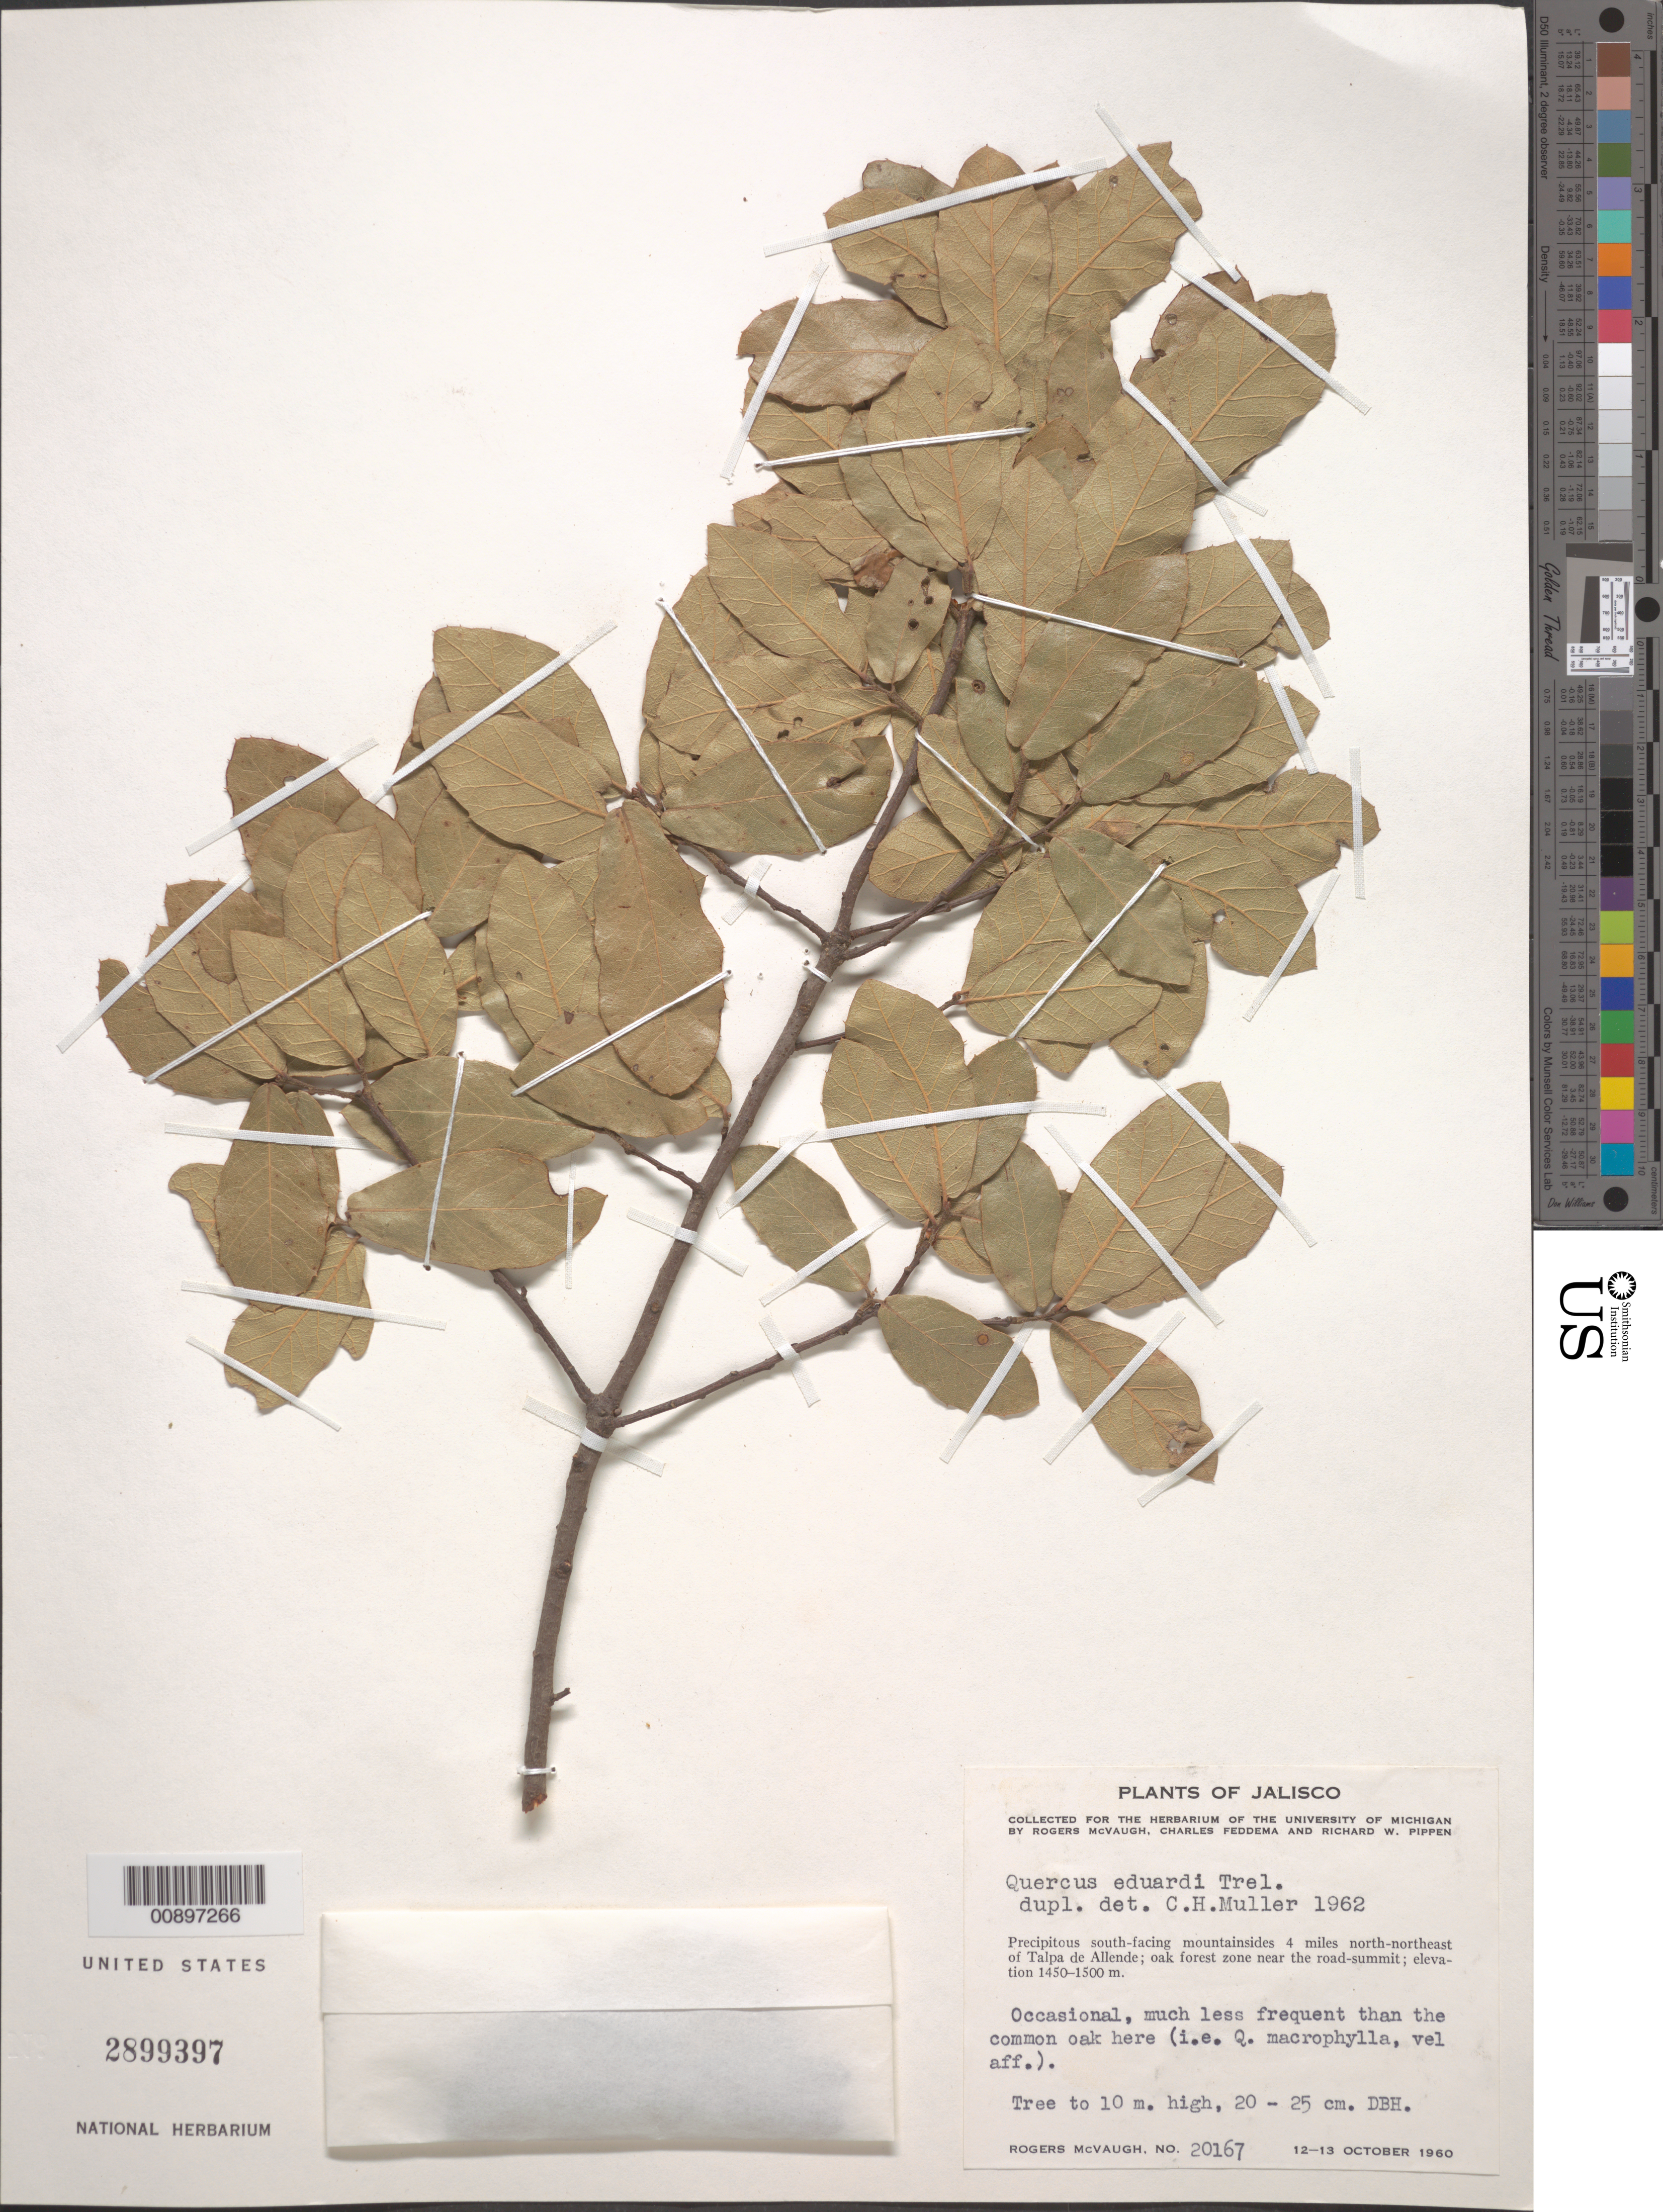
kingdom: Plantae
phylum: Tracheophyta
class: Magnoliopsida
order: Fagales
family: Fagaceae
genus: Quercus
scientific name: Quercus eduardii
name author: Trel.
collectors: R. McVaugh, C. Feddema & R. W. Pippen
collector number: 20167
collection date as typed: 12 Oct 1960 to 13 Oct 1960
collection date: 1960-10-12/1960-10-13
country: Mexico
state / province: Jalisco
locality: Precipitious south-facing mountainsides 4 miles north-northeast of Talpa de Allende. Near the road-summit.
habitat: Oak forest zone near the road-summit.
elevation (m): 1500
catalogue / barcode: US 2899397